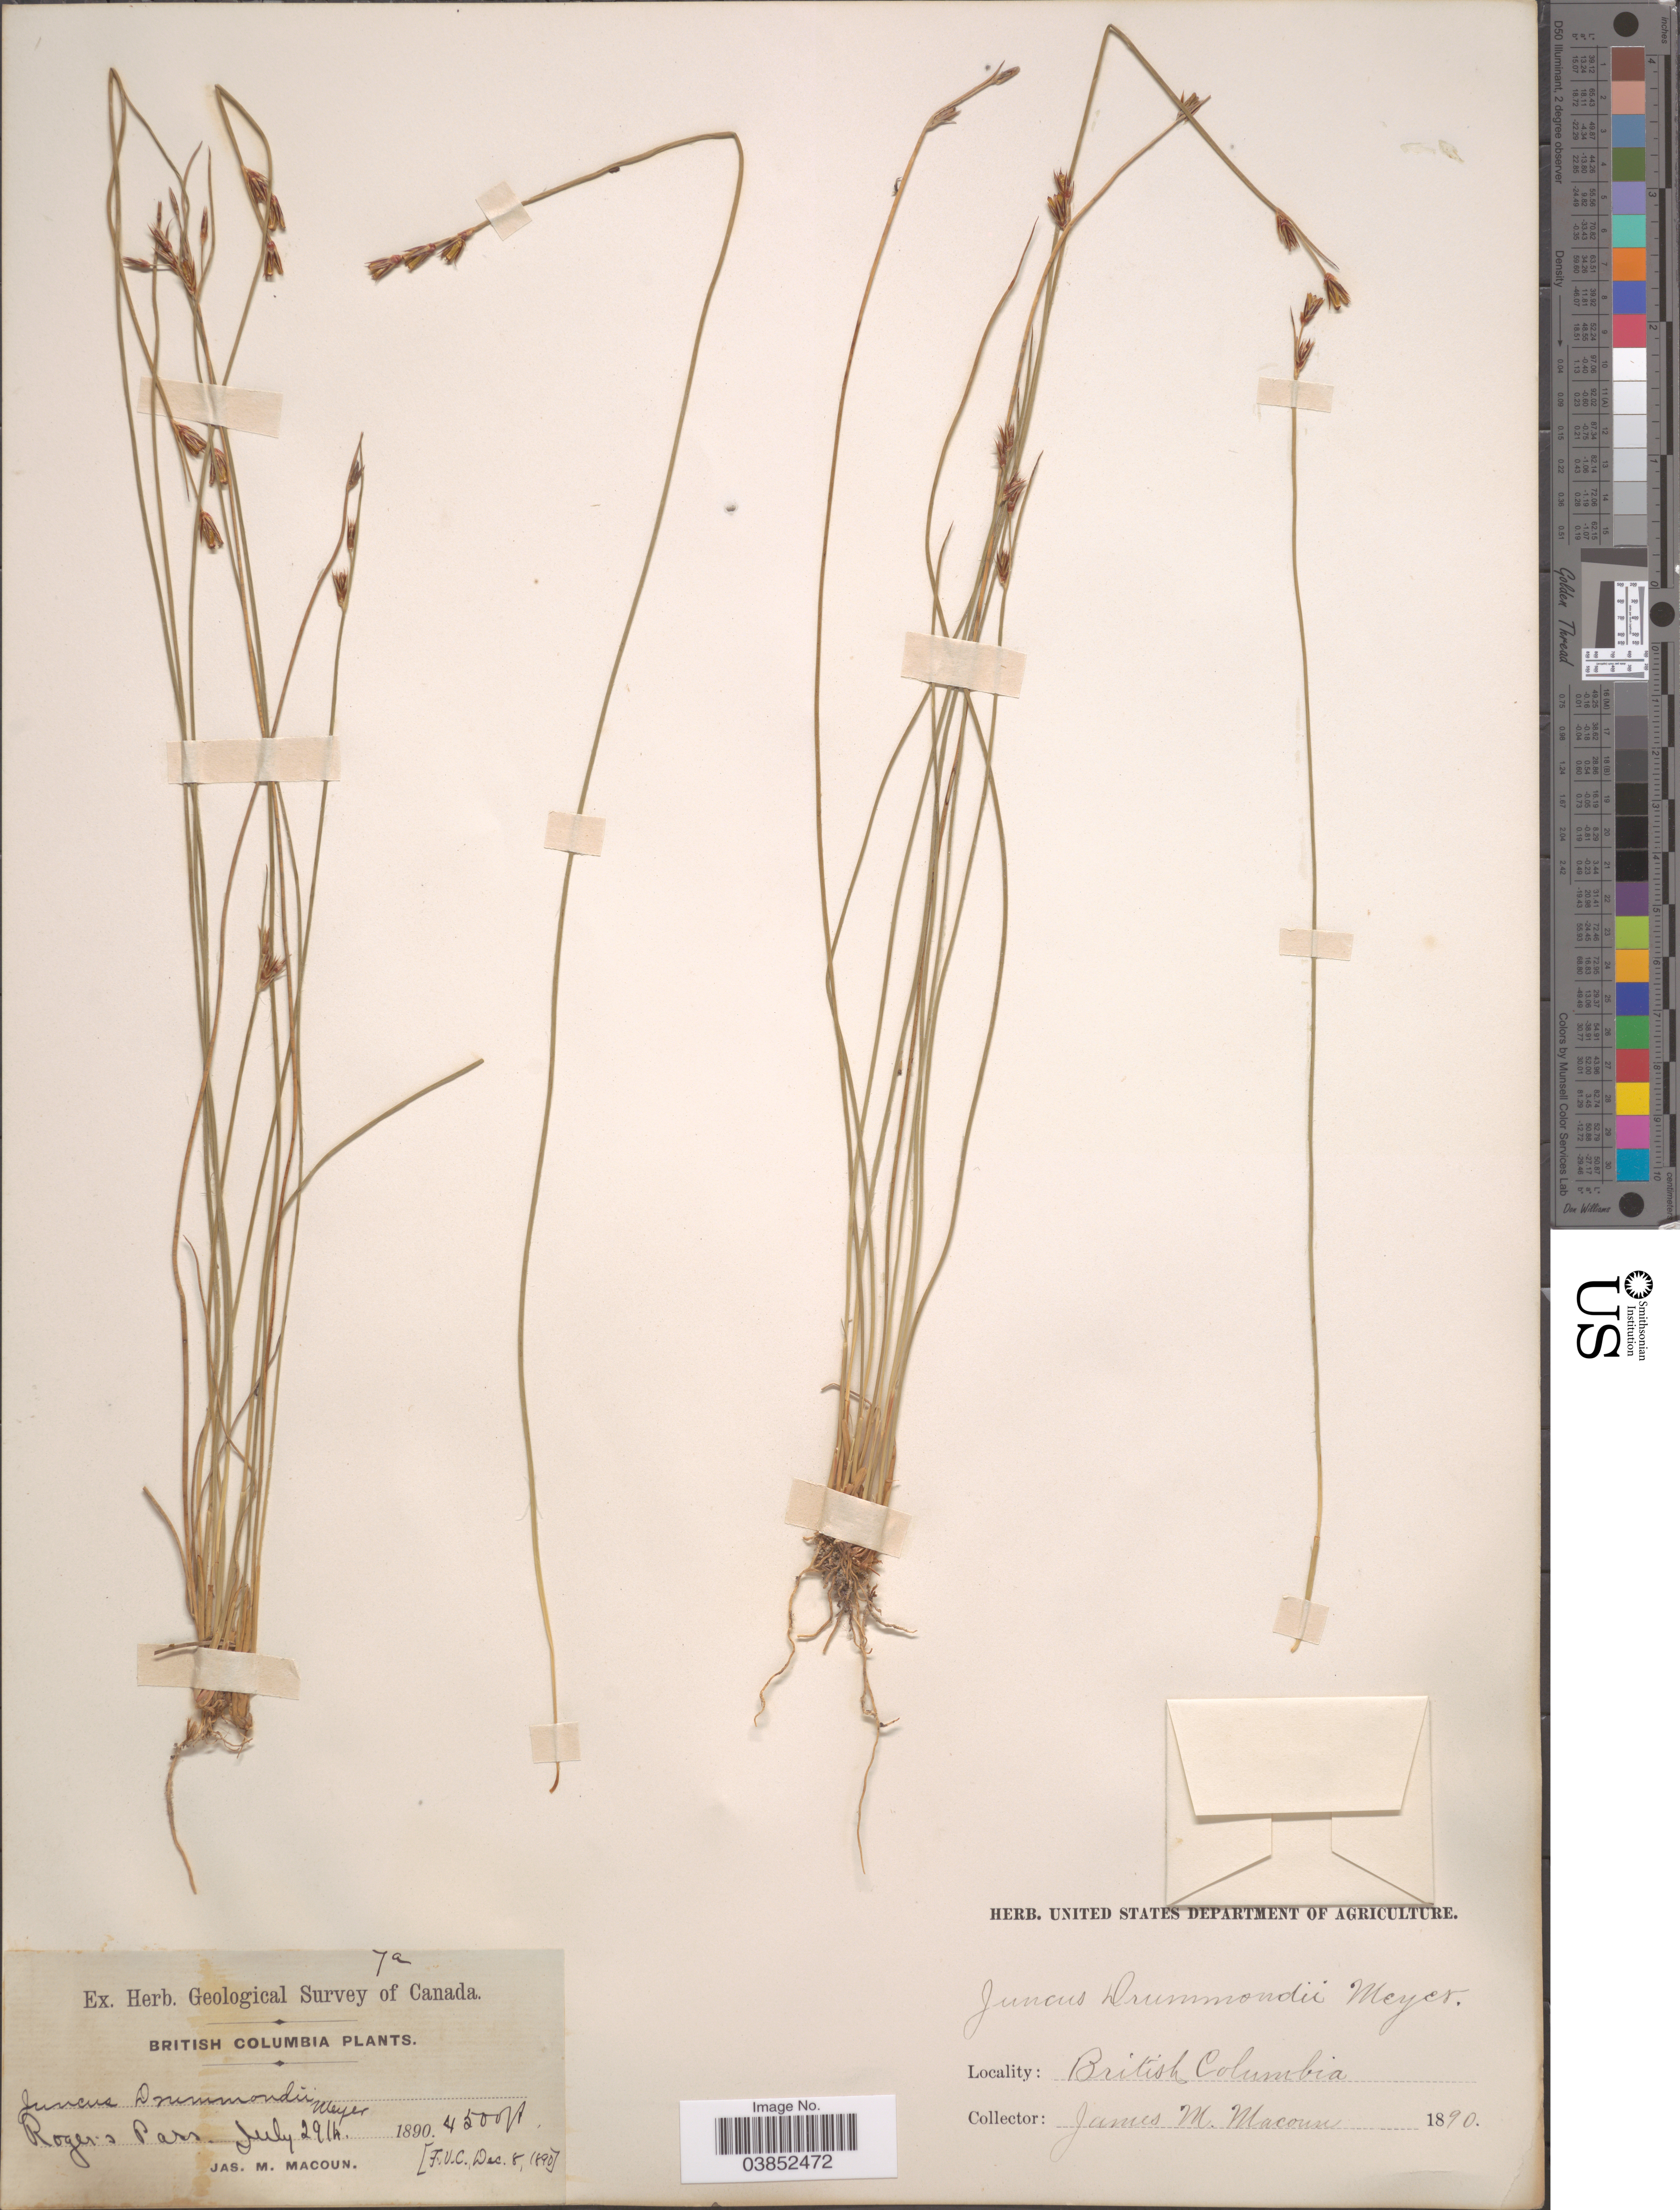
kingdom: Plantae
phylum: Tracheophyta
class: Liliopsida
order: Poales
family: Juncaceae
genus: Juncus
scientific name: Juncus drummondii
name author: E. Mey.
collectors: J. M. Macoun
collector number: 7a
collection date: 1890-07-29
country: Canada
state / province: British Columbia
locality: Roger's Pass.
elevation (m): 1372